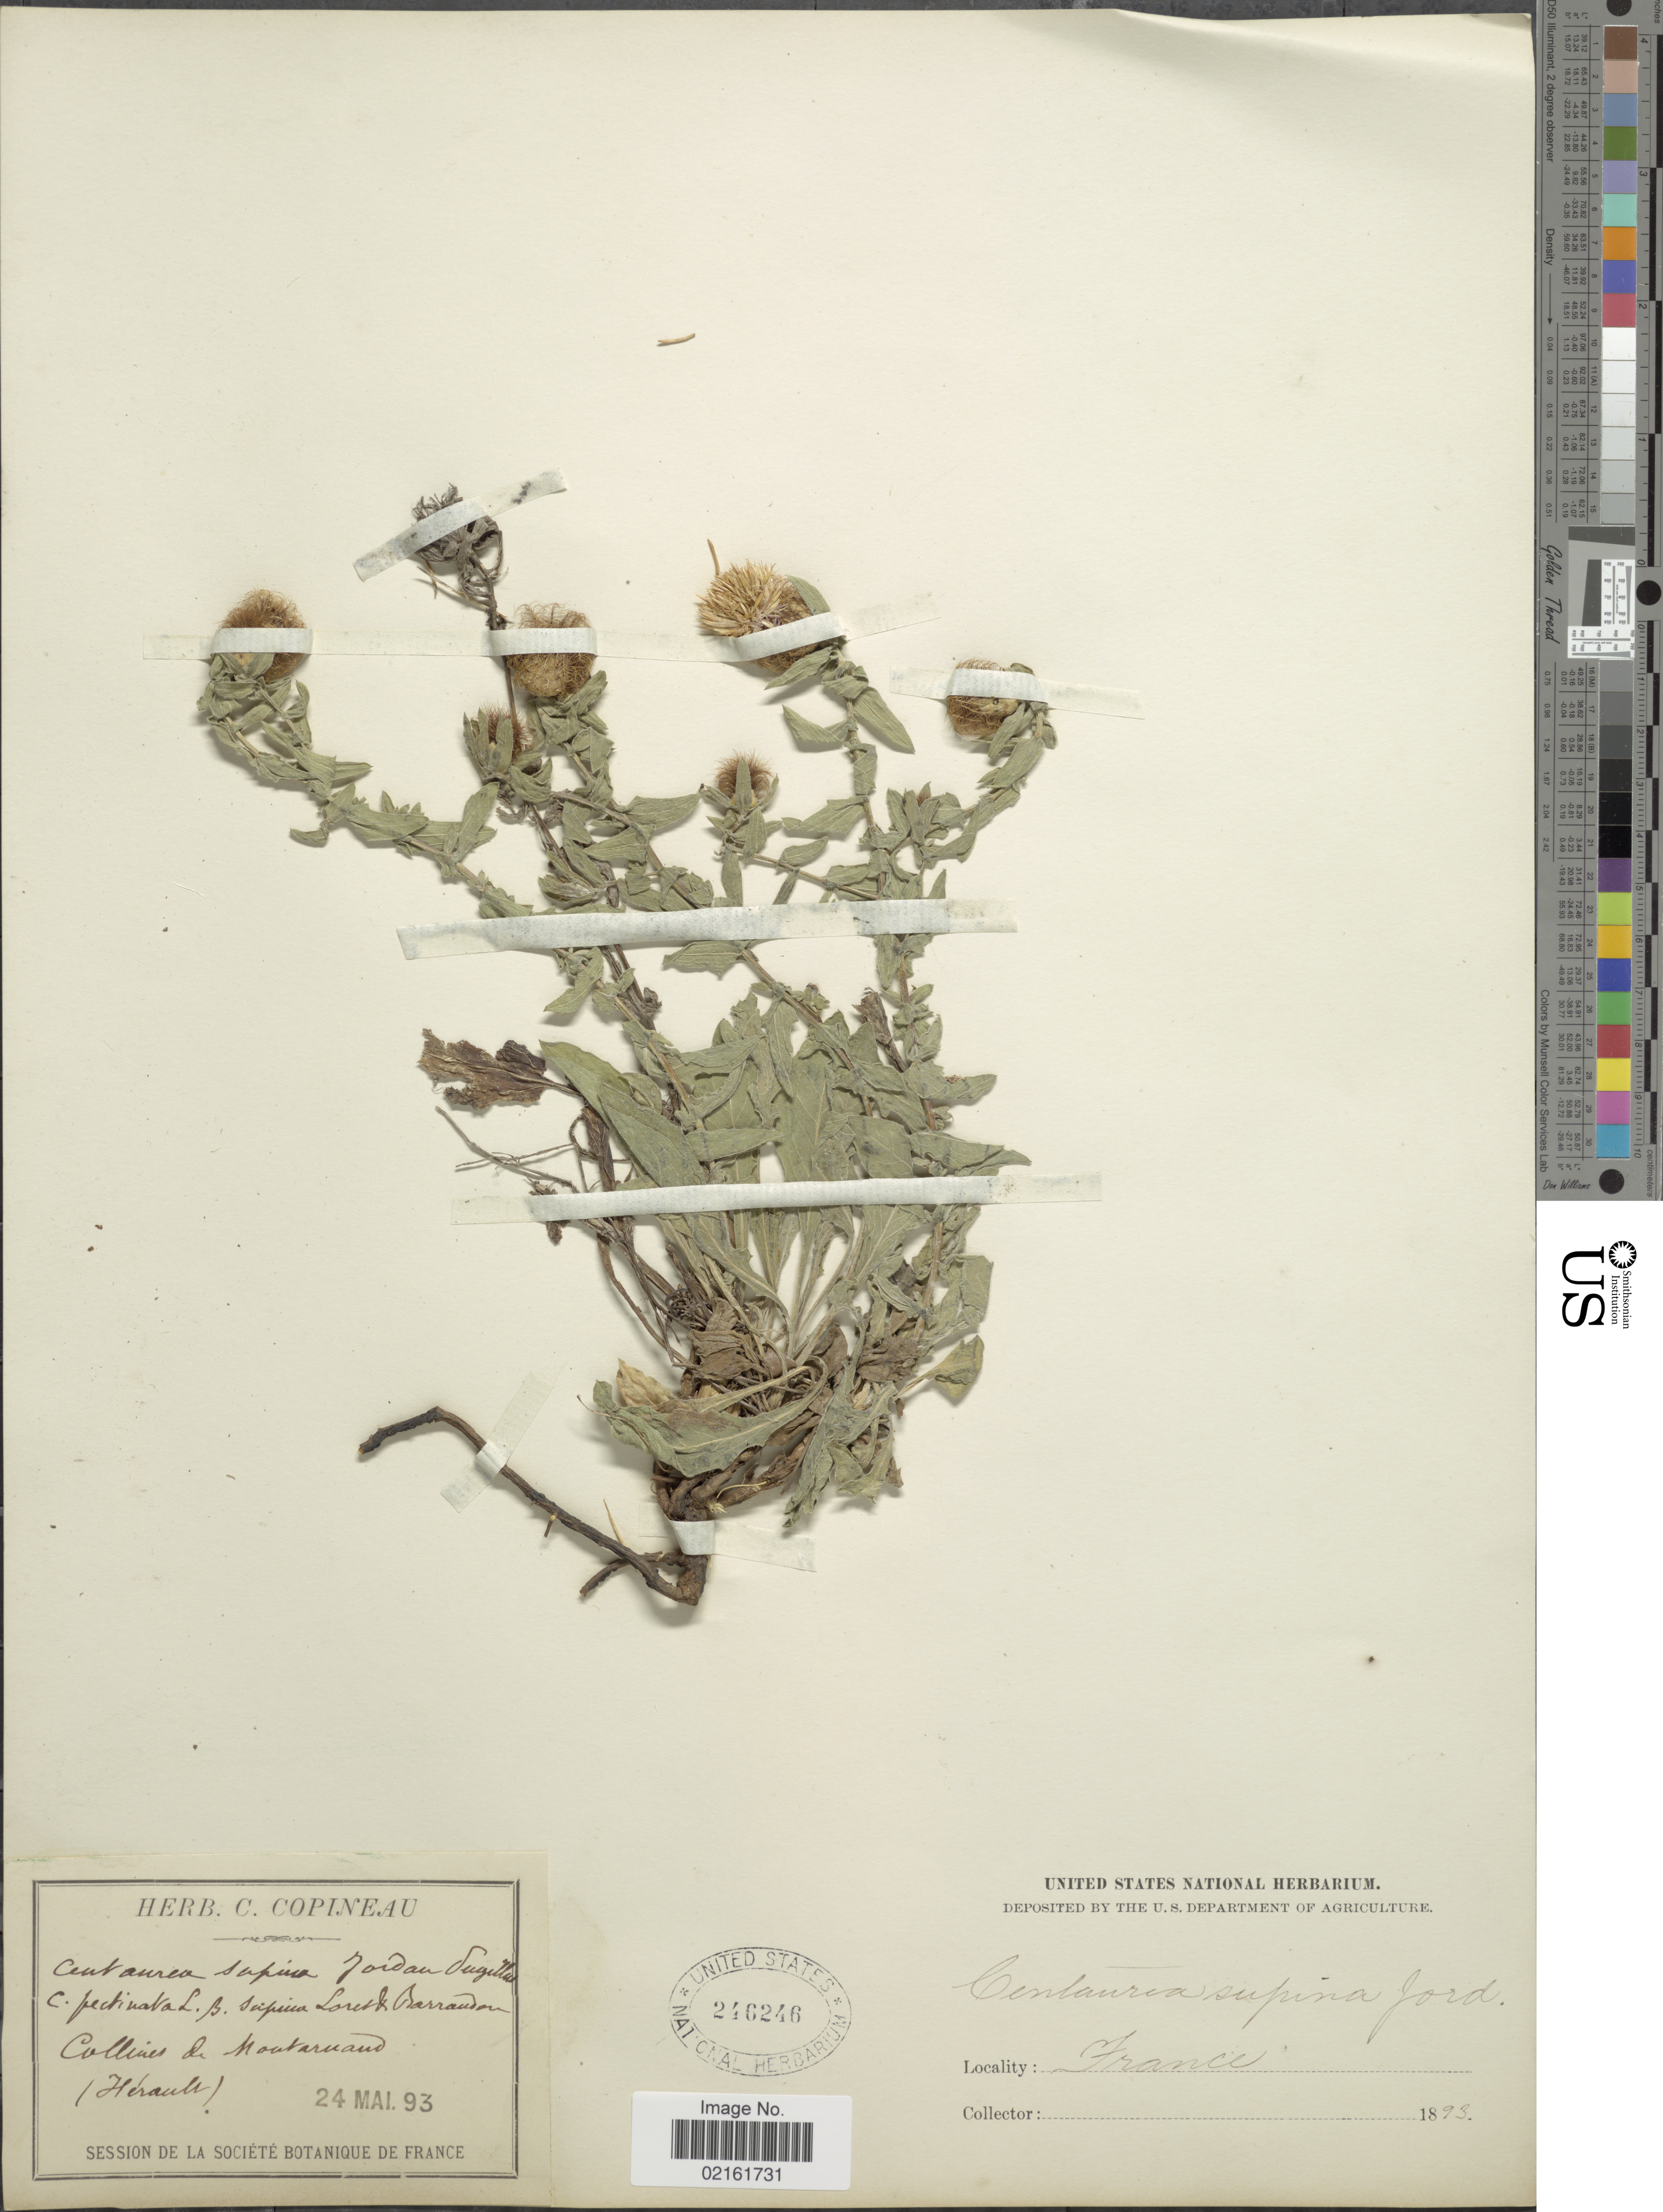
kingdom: Plantae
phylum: Tracheophyta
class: Magnoliopsida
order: Asterales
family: Asteraceae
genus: Centaurea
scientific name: Centaurea pectinata subsp. supina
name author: (Jord.) Dostál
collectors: ex herb. C. Copineau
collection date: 1893-05-24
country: France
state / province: Occitanie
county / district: Hérault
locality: Collines de moutarnand (Herault)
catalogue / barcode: US 246246